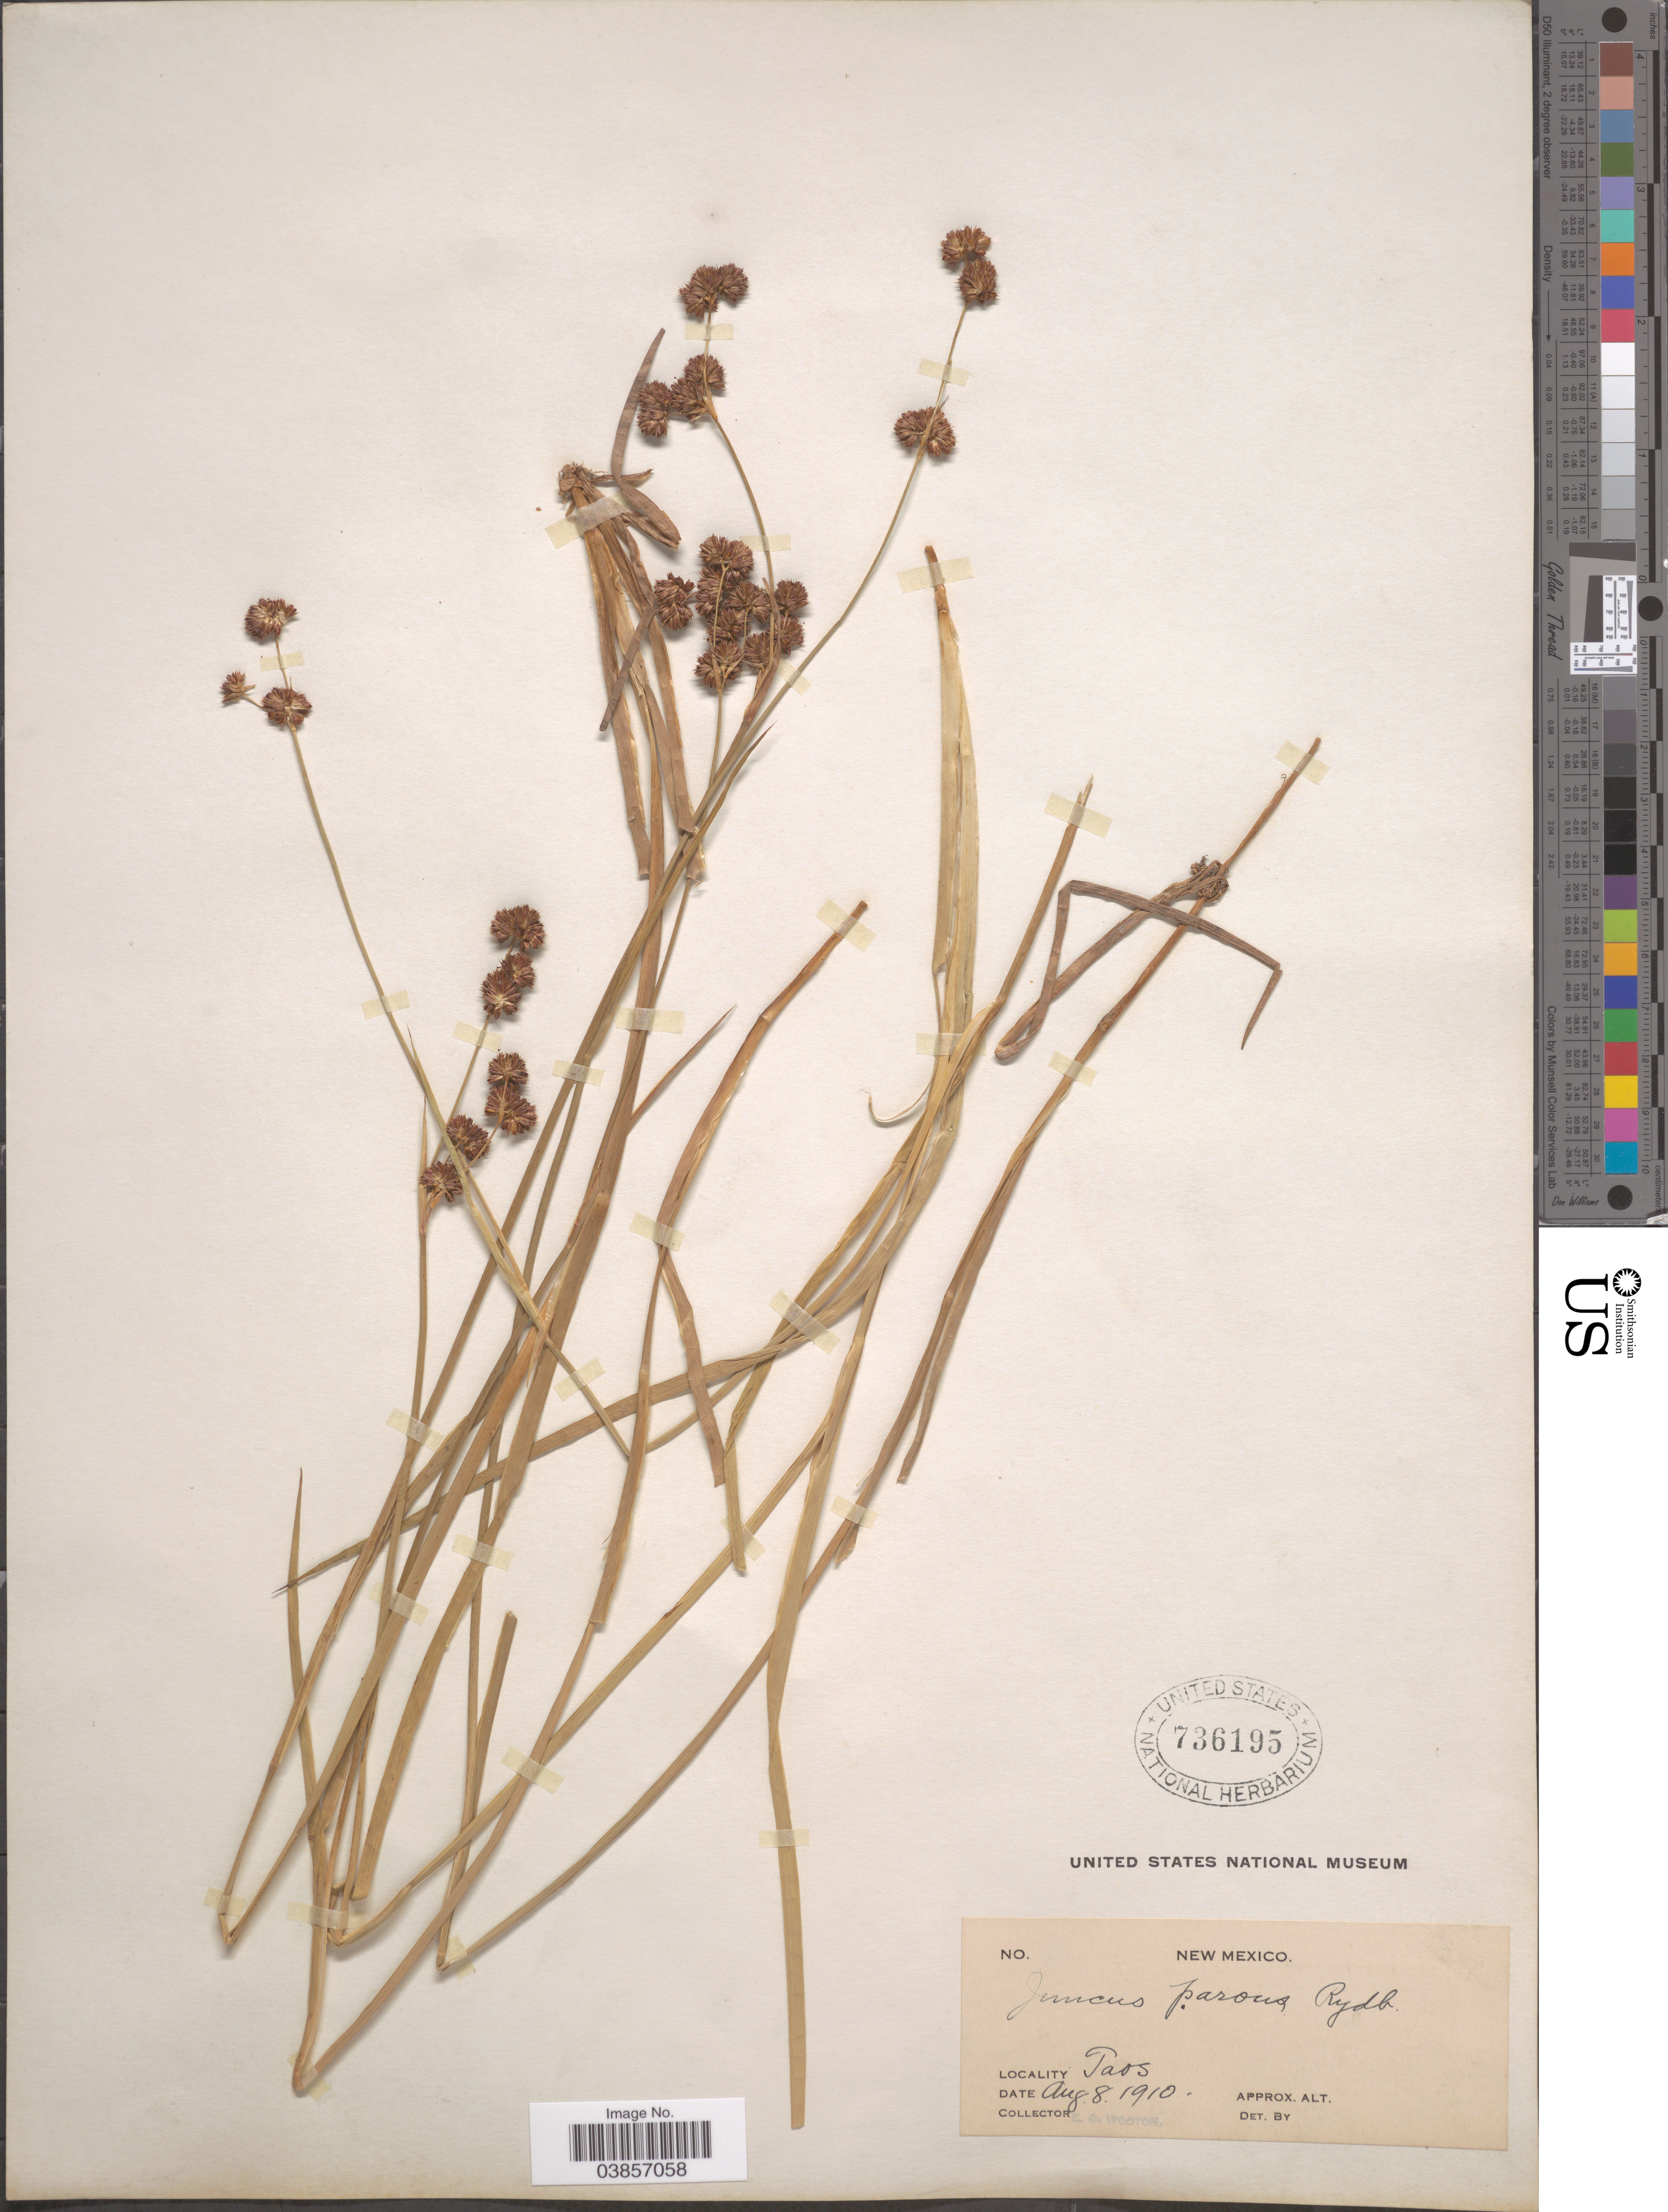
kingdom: Plantae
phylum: Tracheophyta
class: Liliopsida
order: Poales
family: Juncaceae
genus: Juncus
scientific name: Juncus saximontanus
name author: A. Nelson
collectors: E. O. Wooton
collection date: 1910-08-08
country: United States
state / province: New Mexico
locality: Taos.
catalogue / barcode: US 736195